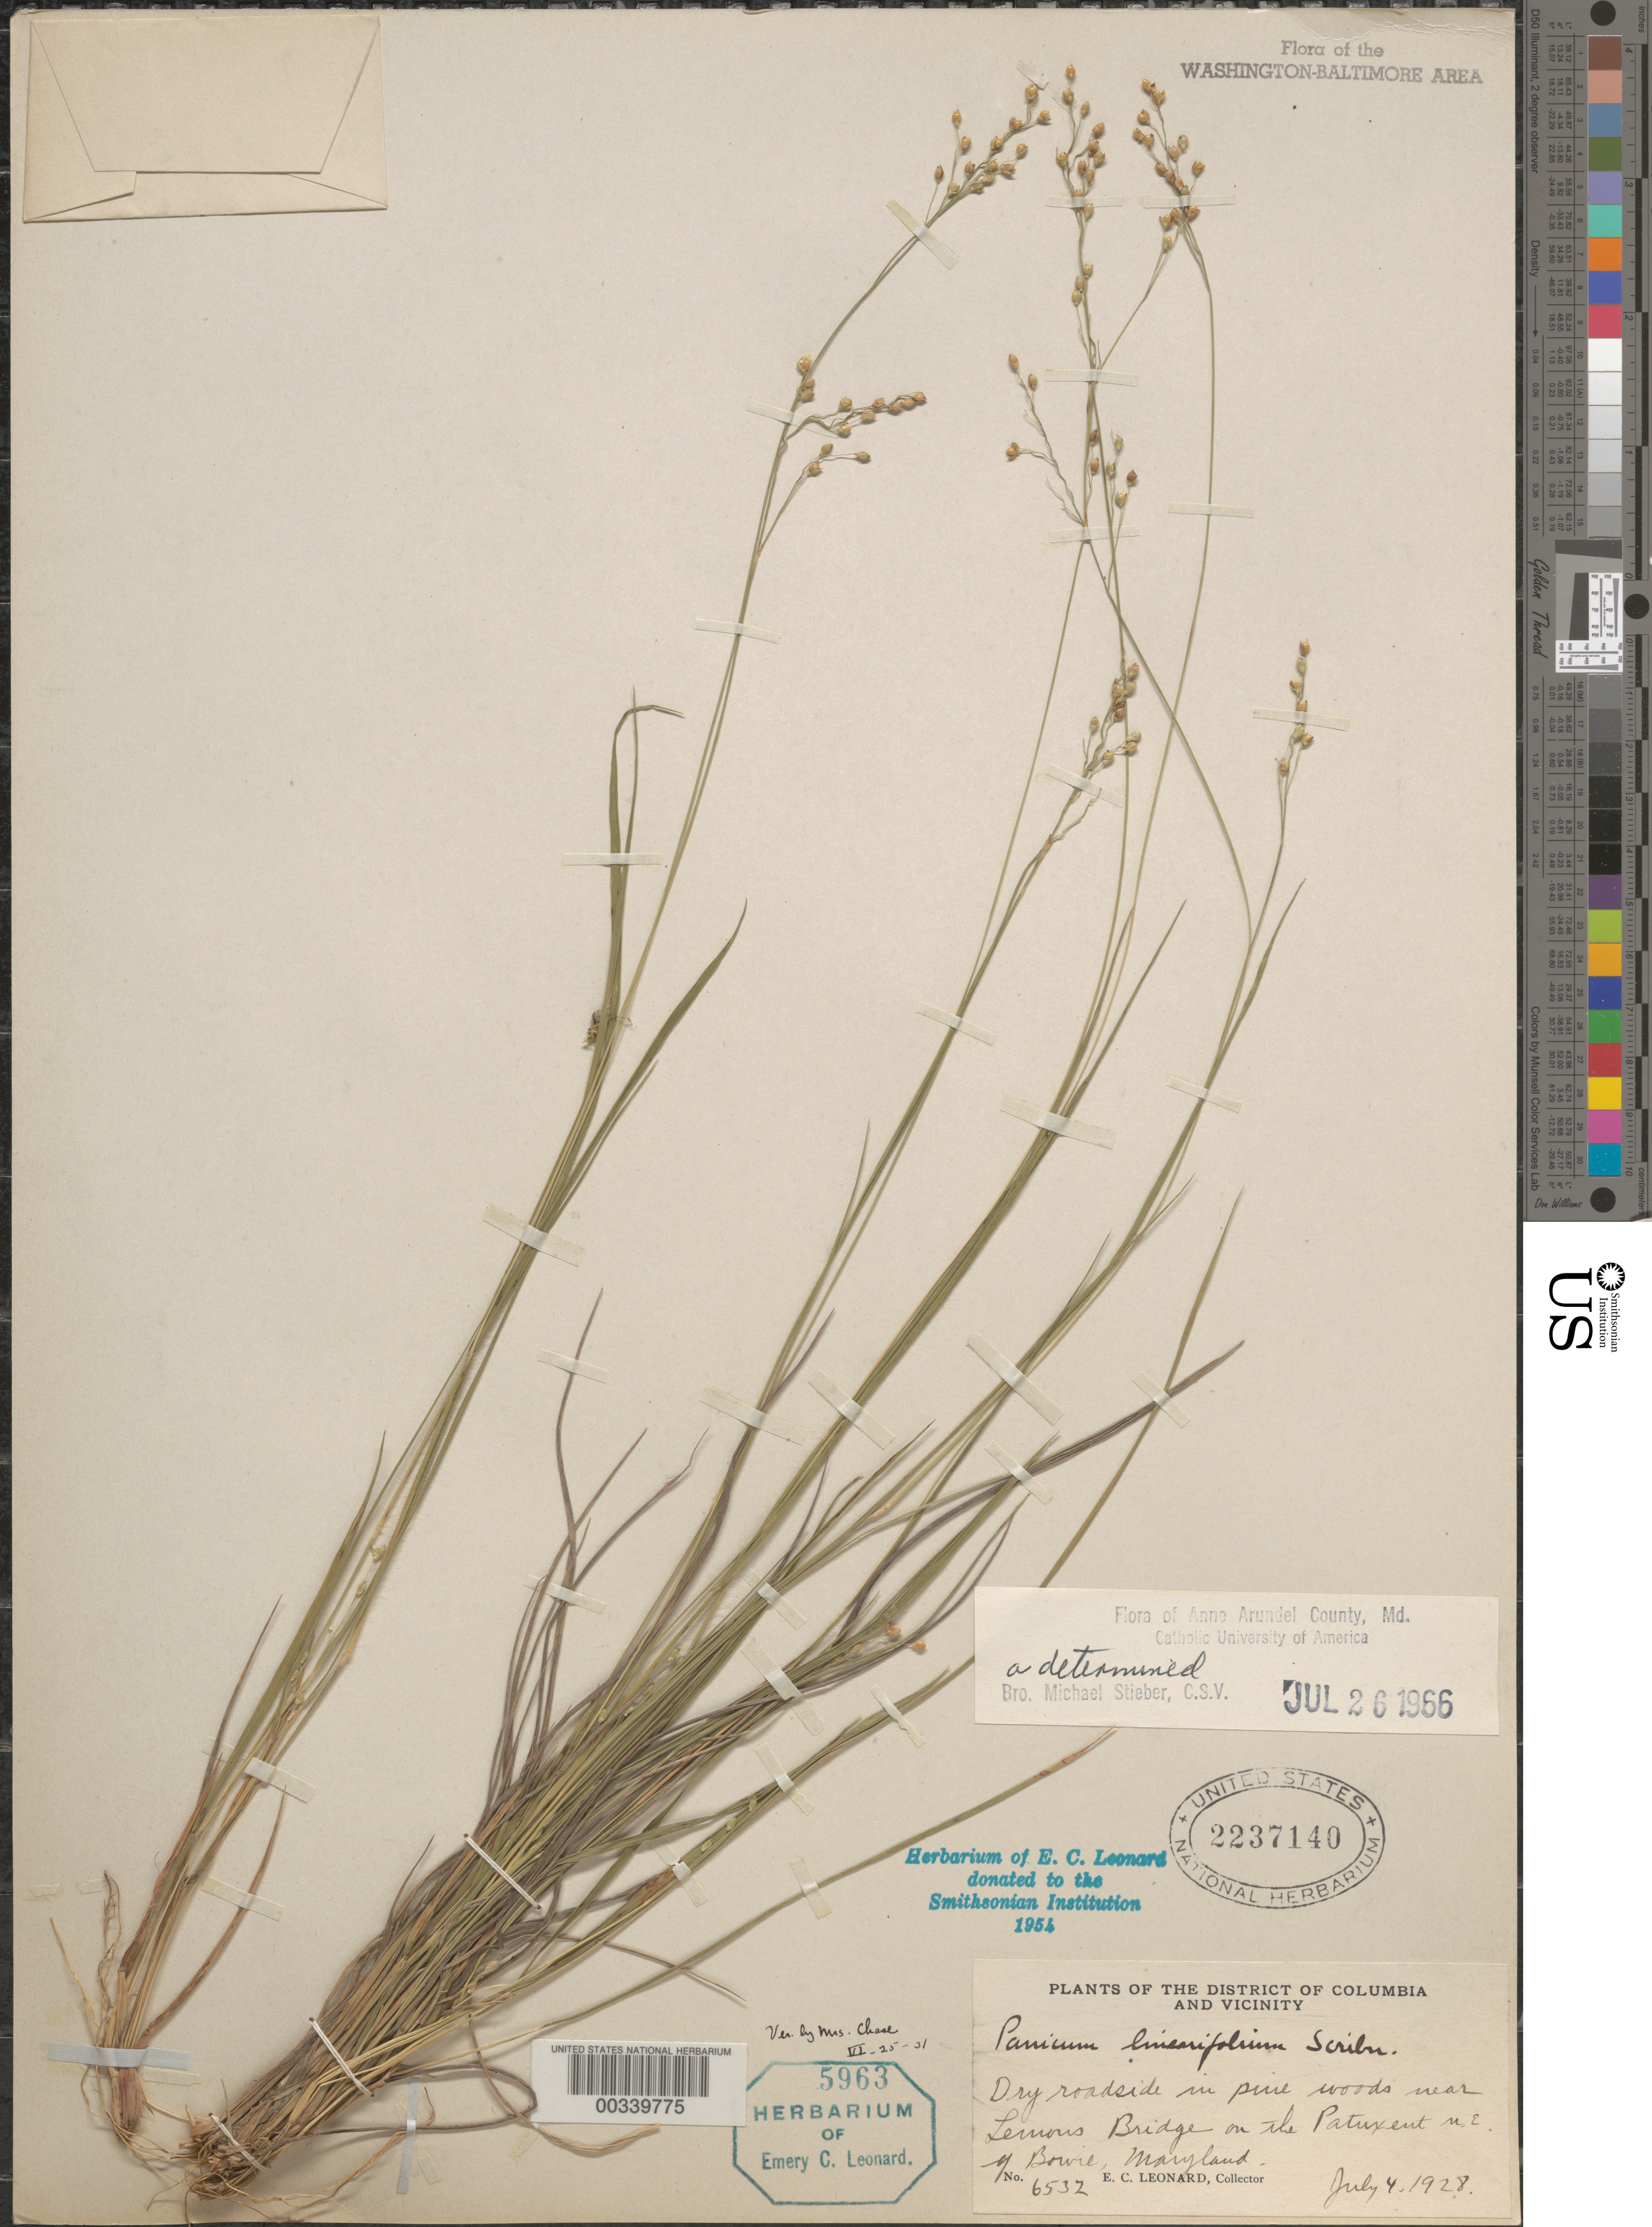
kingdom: Plantae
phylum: Tracheophyta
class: Liliopsida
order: Poales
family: Poaceae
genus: Dichanthelium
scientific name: Dichanthelium linearifolium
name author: (Scribn.) Gould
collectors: E. C. Leonard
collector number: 6532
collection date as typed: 04 Jul 1928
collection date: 1928-07-04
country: United States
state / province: Maryland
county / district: Prince George's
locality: Lemons Bridge Patuxent River, northeast of Bowie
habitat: Dry roadside in pine woods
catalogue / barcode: US 2237140